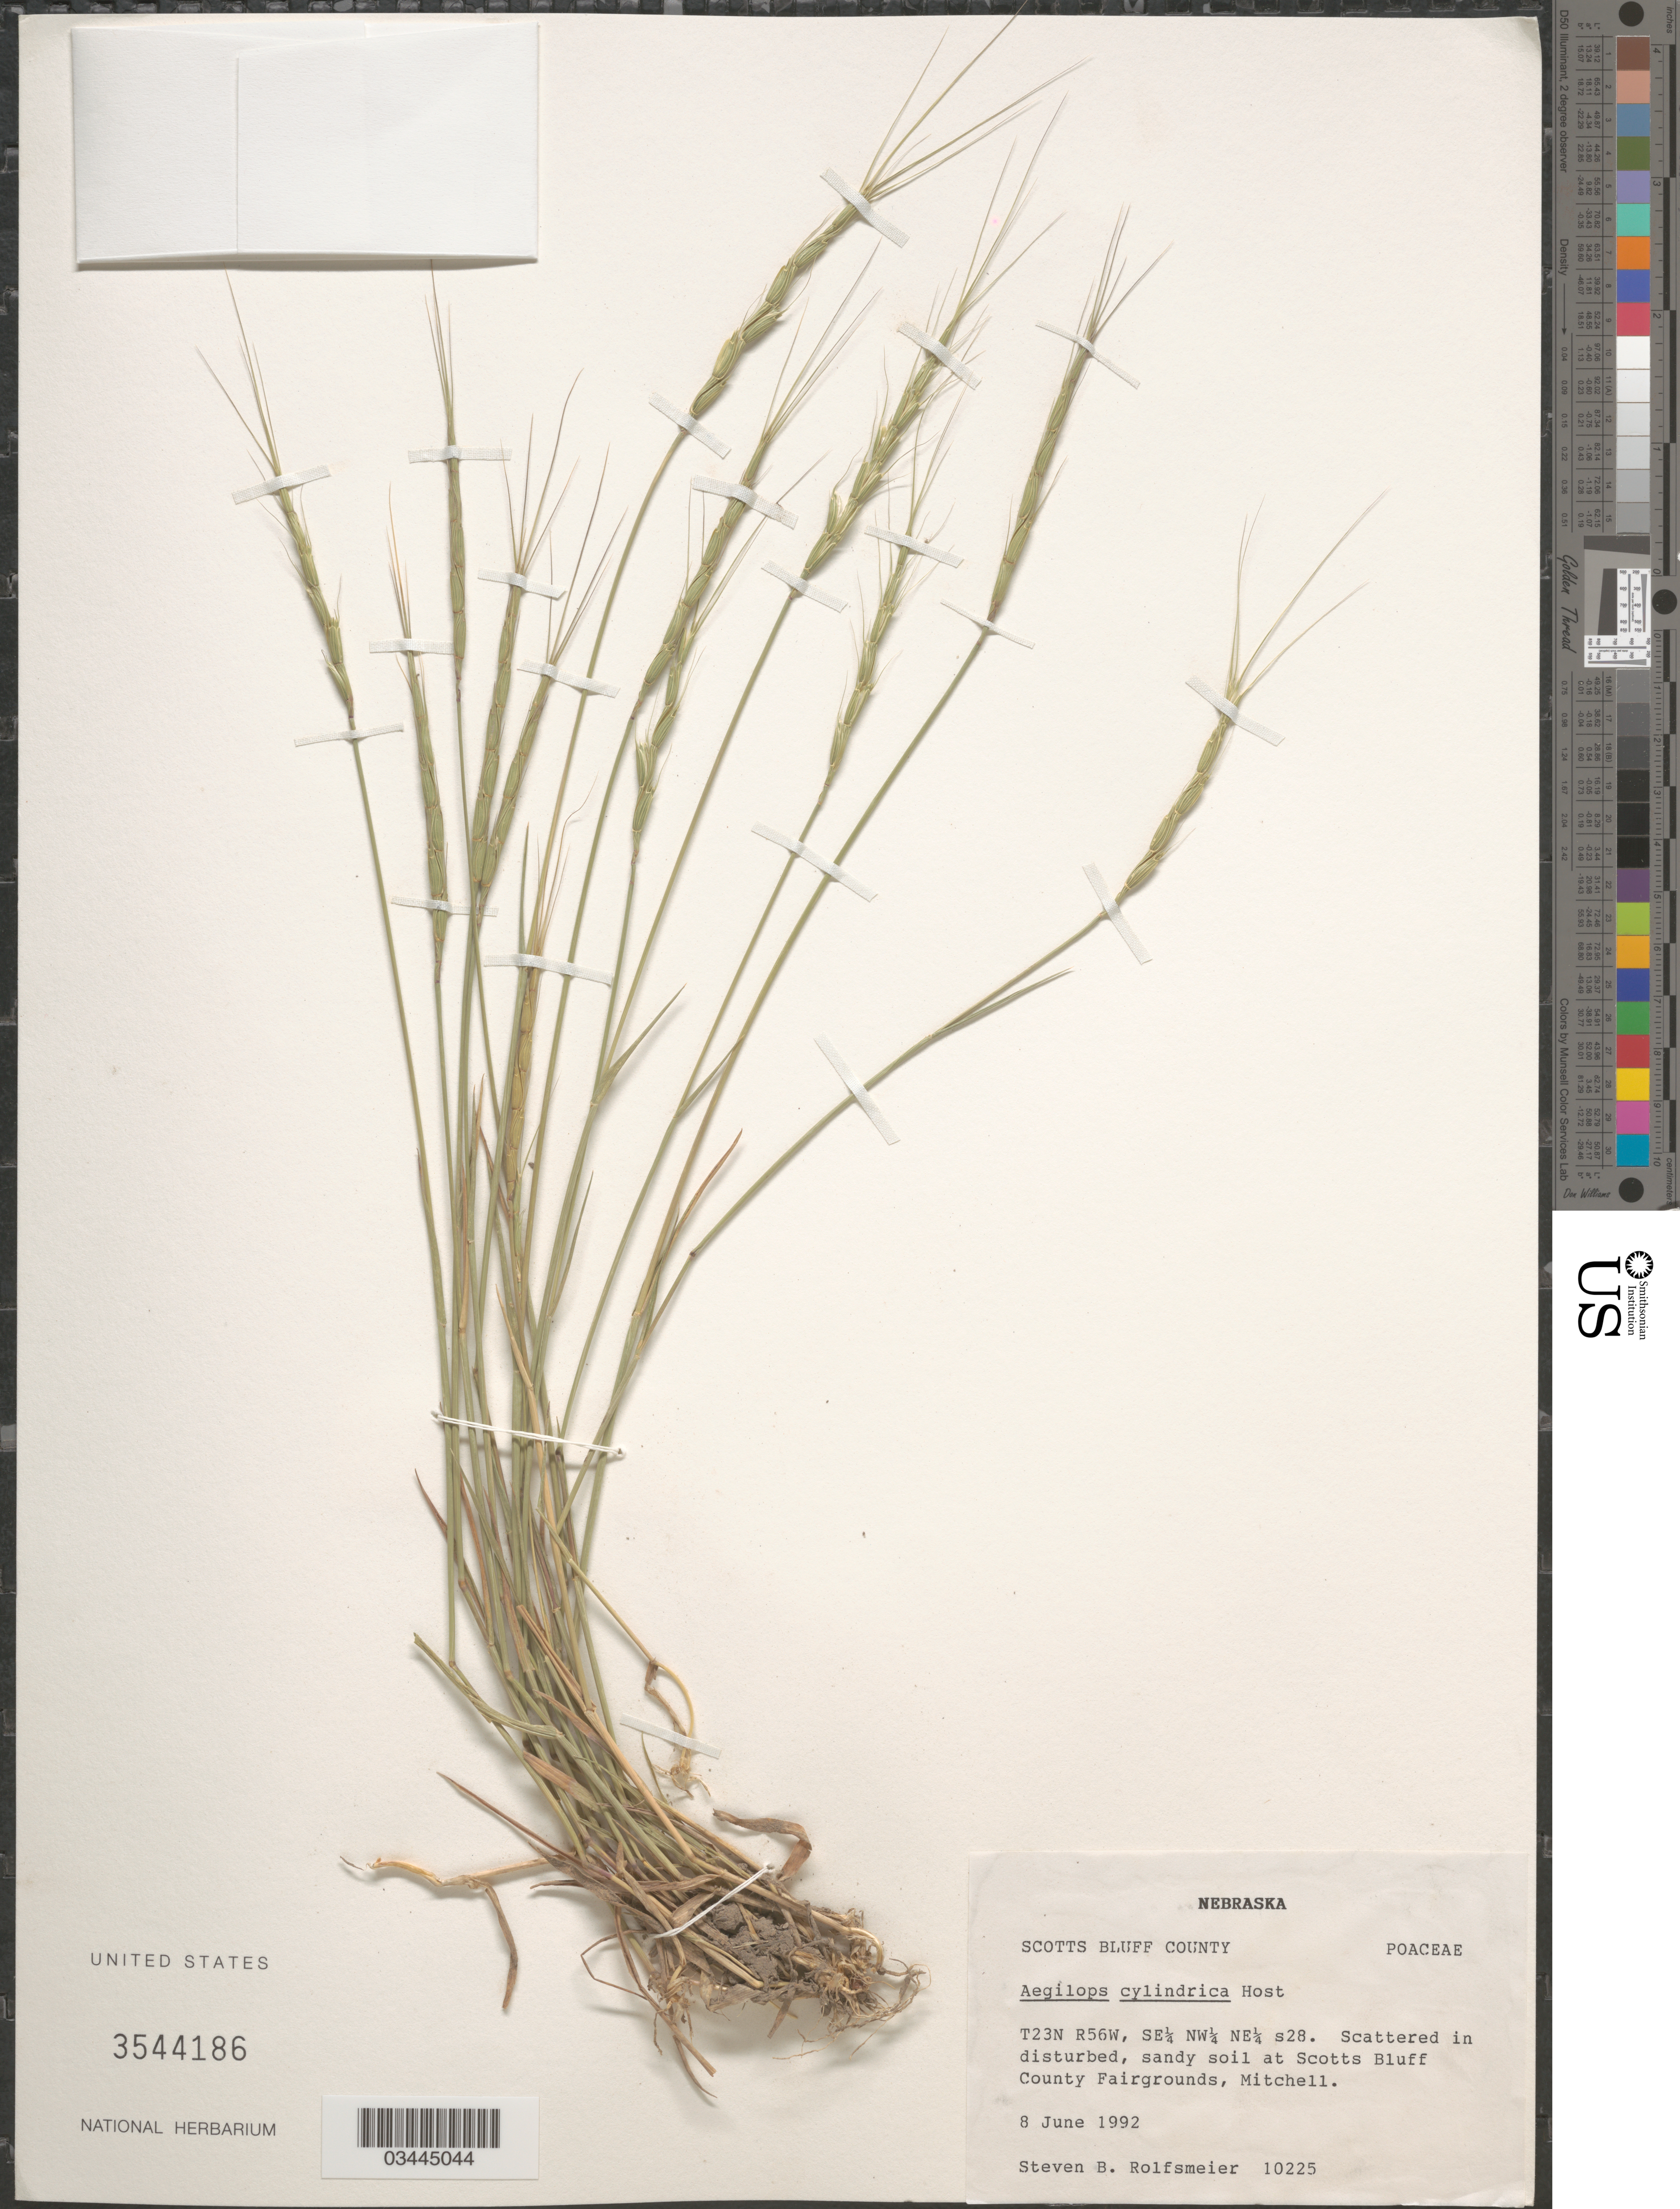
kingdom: Plantae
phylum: Tracheophyta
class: Liliopsida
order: Poales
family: Poaceae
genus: Aegilops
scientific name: Aegilops cylindrica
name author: Host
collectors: S. Rolfsmeier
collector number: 10225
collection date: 1992-06-08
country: United States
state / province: Nebraska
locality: Scotts Bluff County. T23N R56W, SE ¼ NE¼ s28. Scattered in disturbed, sandy soil at Scotts Bluff County Fairgrounds, Mitchell.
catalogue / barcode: US 3544186